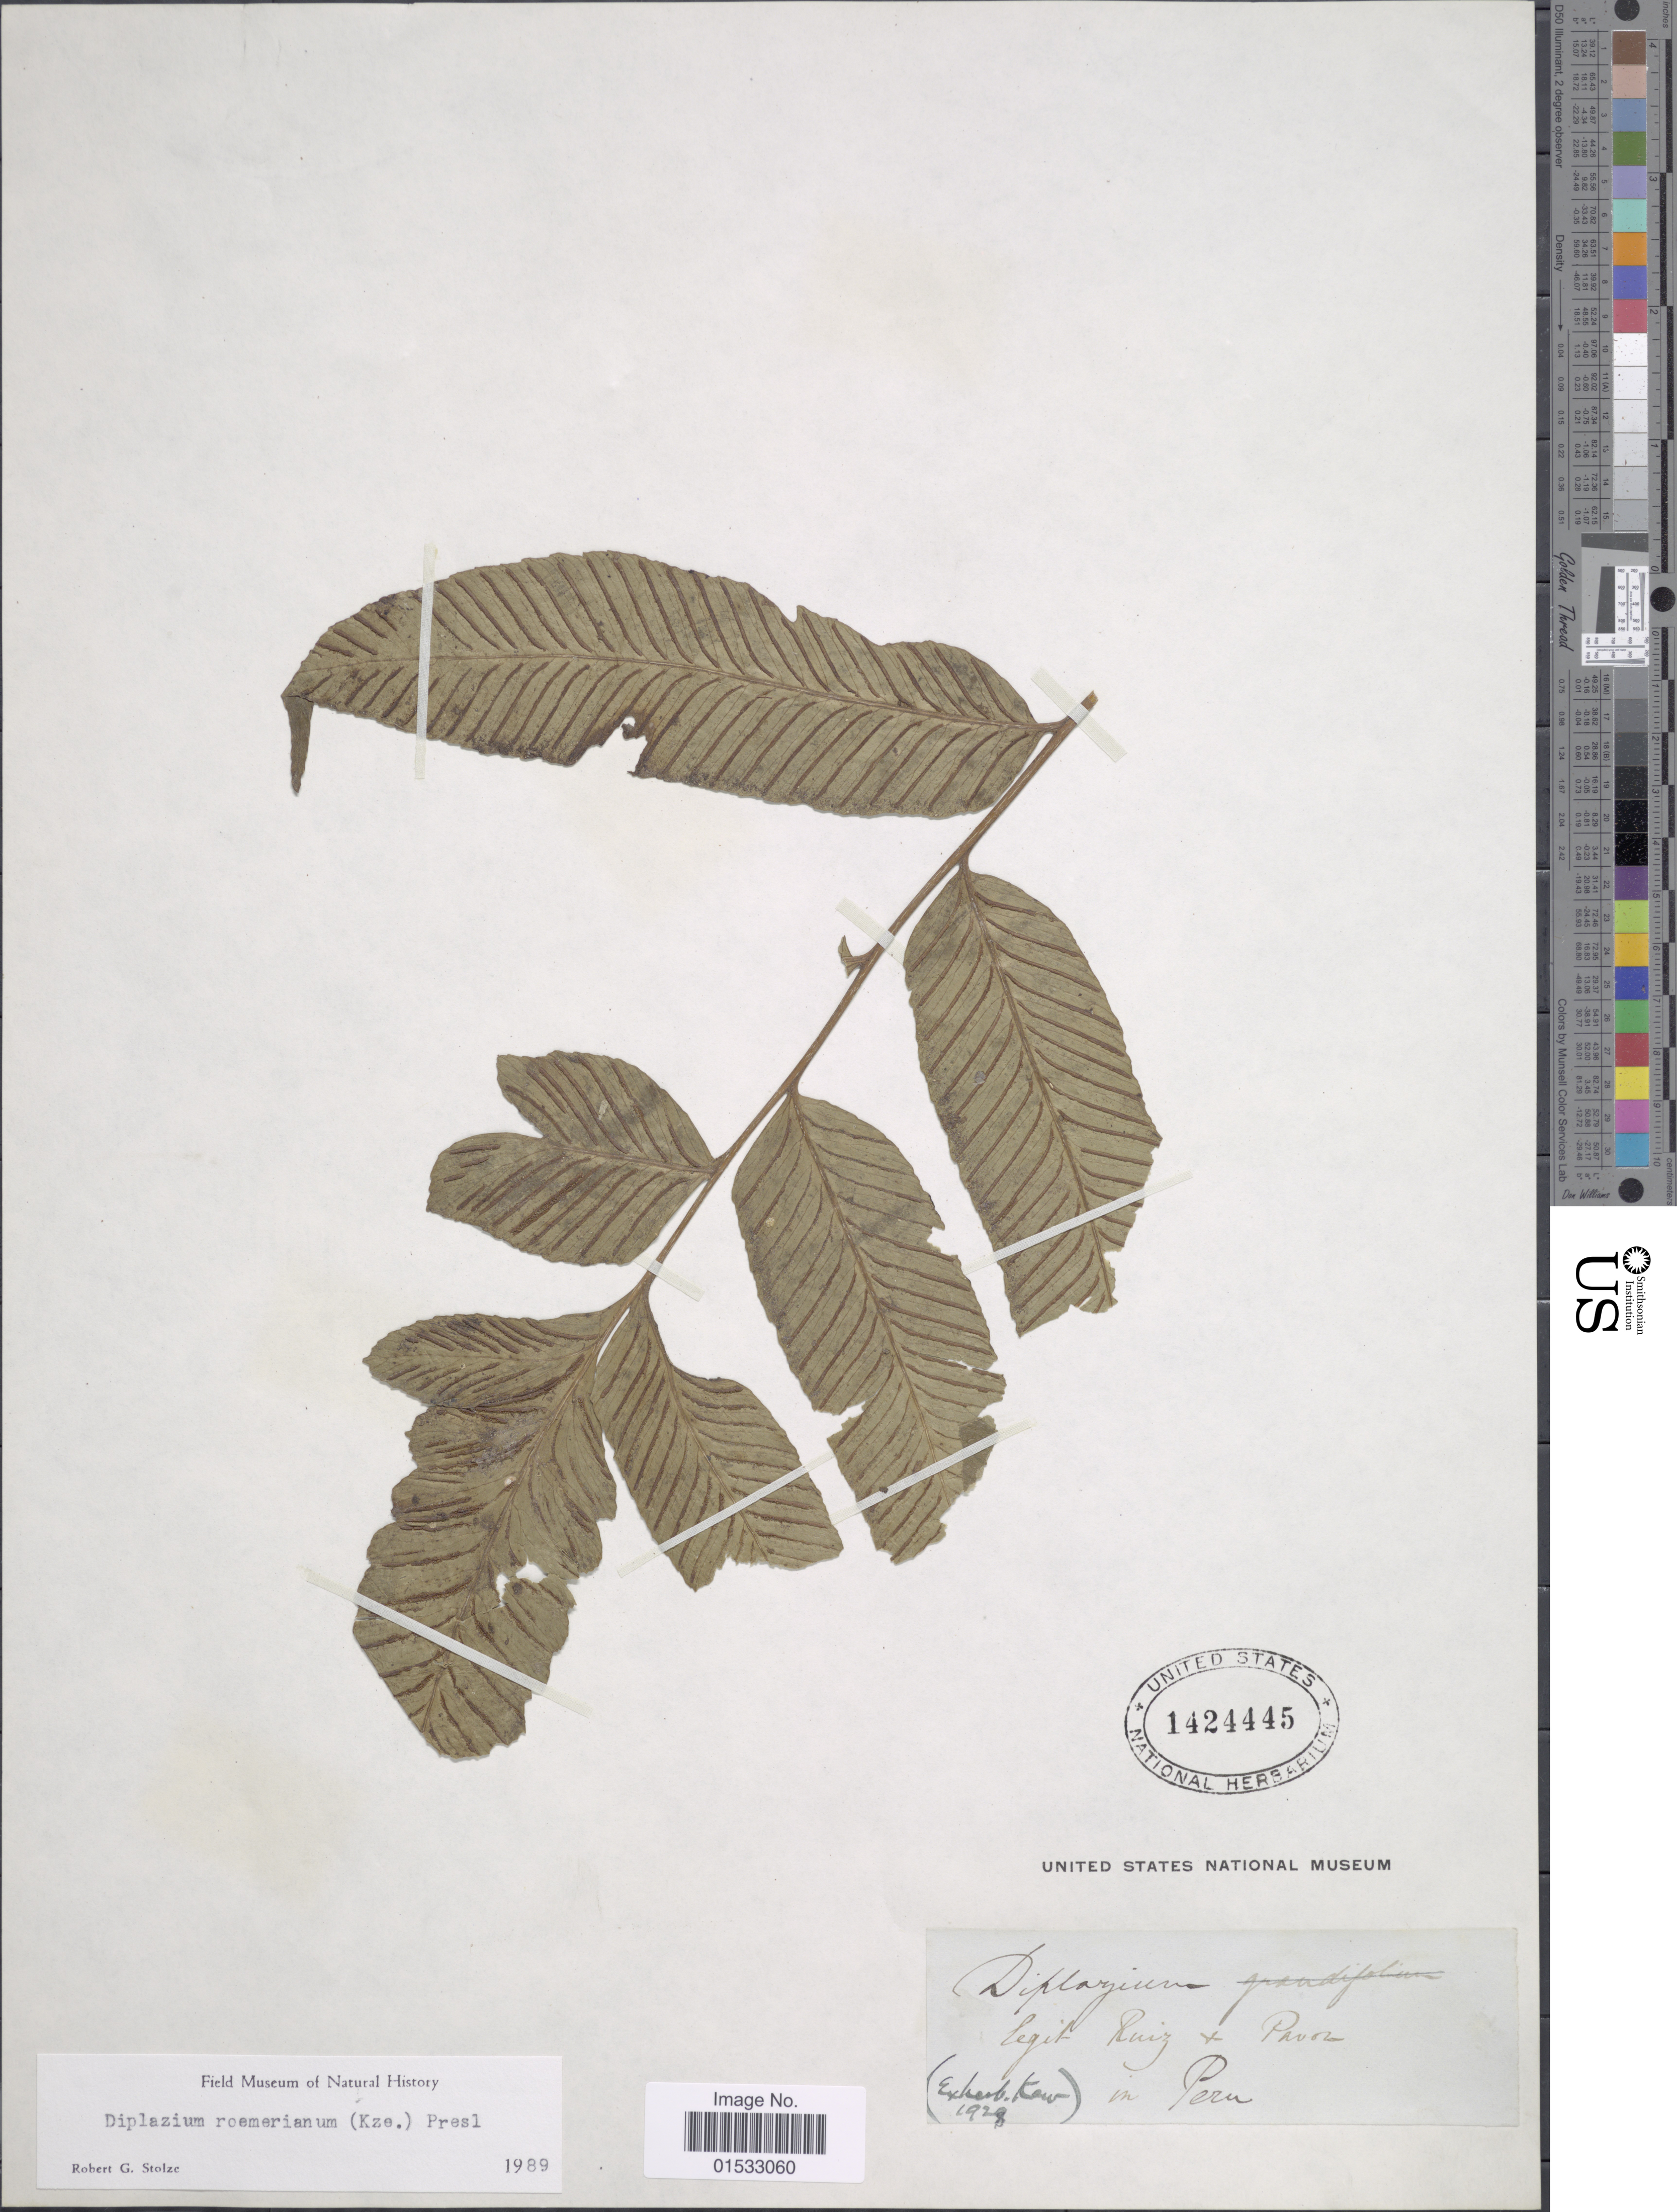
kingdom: Plantae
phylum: Tracheophyta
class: Polypodiopsida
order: Polypodiales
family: Athyriaceae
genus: Diplazium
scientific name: Diplazium roemerianum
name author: (Kunze) C. Presl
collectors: Ruiz, -- & -. Pavon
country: Peru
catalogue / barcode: US 1424445